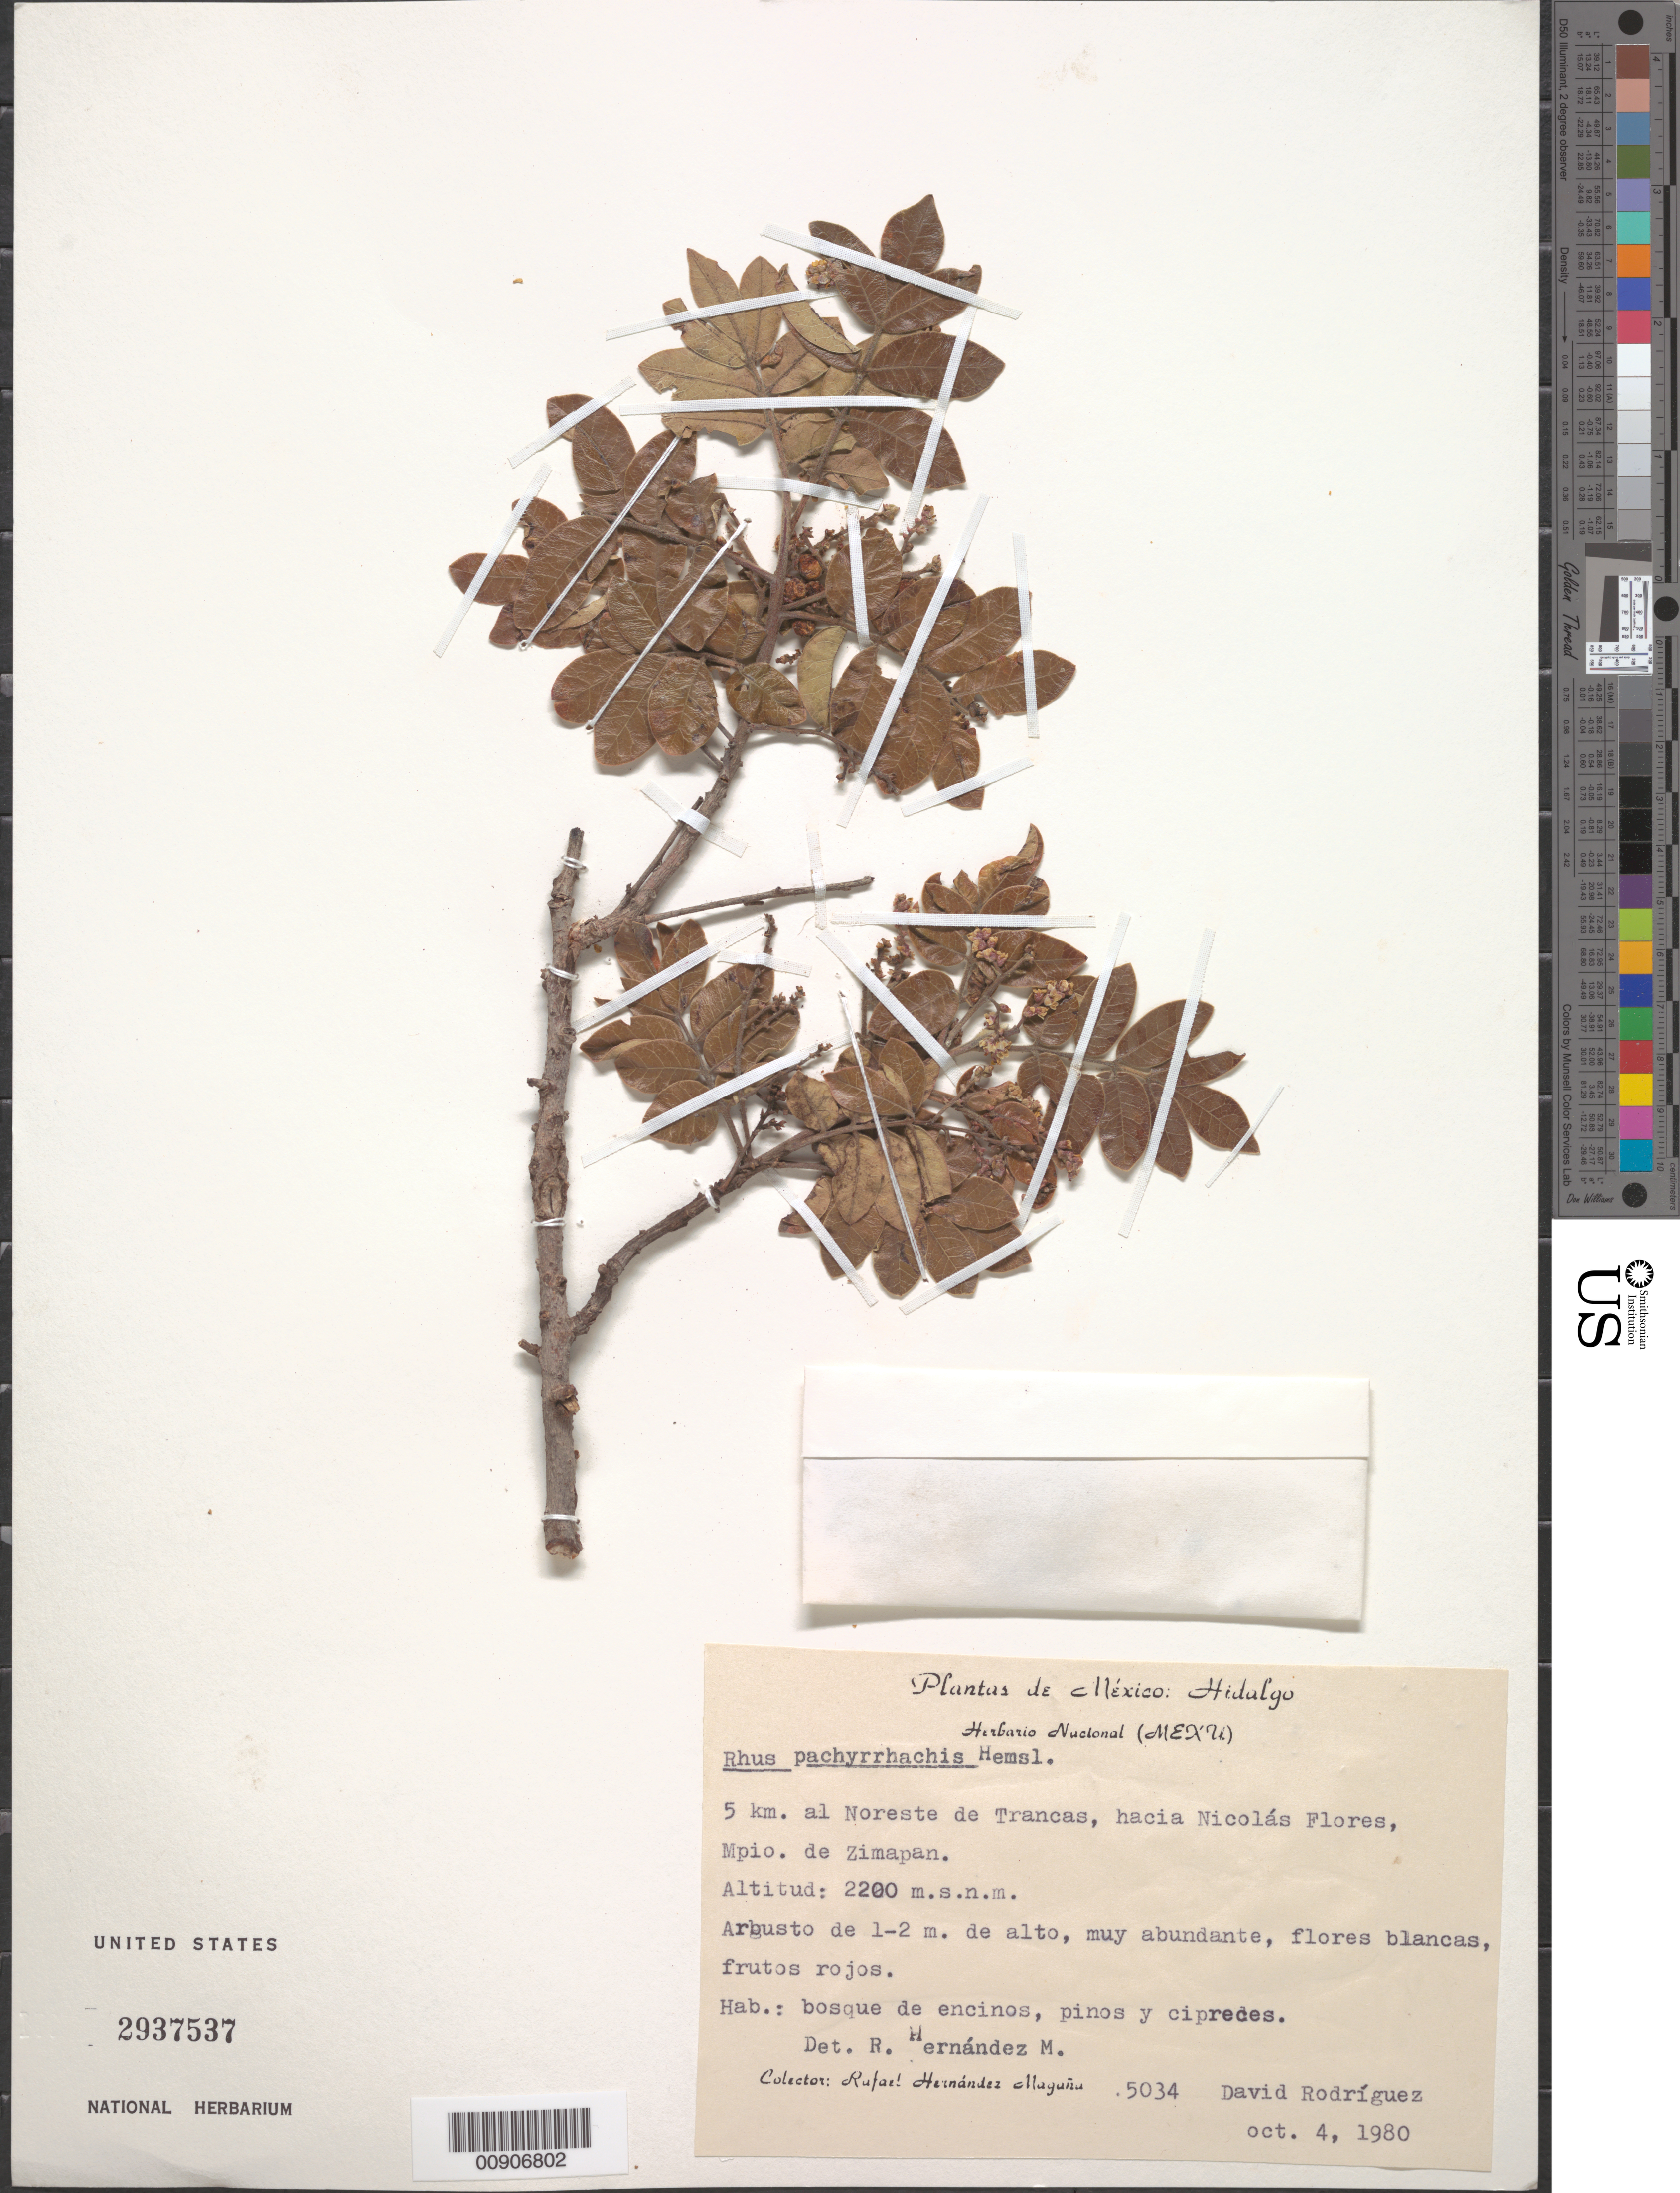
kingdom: Plantae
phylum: Tracheophyta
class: Magnoliopsida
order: Sapindales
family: Anacardiaceae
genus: Rhus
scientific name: Rhus pachyrrhachis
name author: Hemsl.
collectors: R. M. Hernandez & D. Rodriguez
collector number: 5034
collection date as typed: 04 Oct 1980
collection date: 1980-10-04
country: Mexico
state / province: Hidalgo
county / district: Zimapán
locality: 5 km al noreste de Trancas, hacia Nicolás Flores, Mpio. de Zimapán, Hidalgo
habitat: Bosque de encinos, pinos, cipreces.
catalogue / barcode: US 2937537